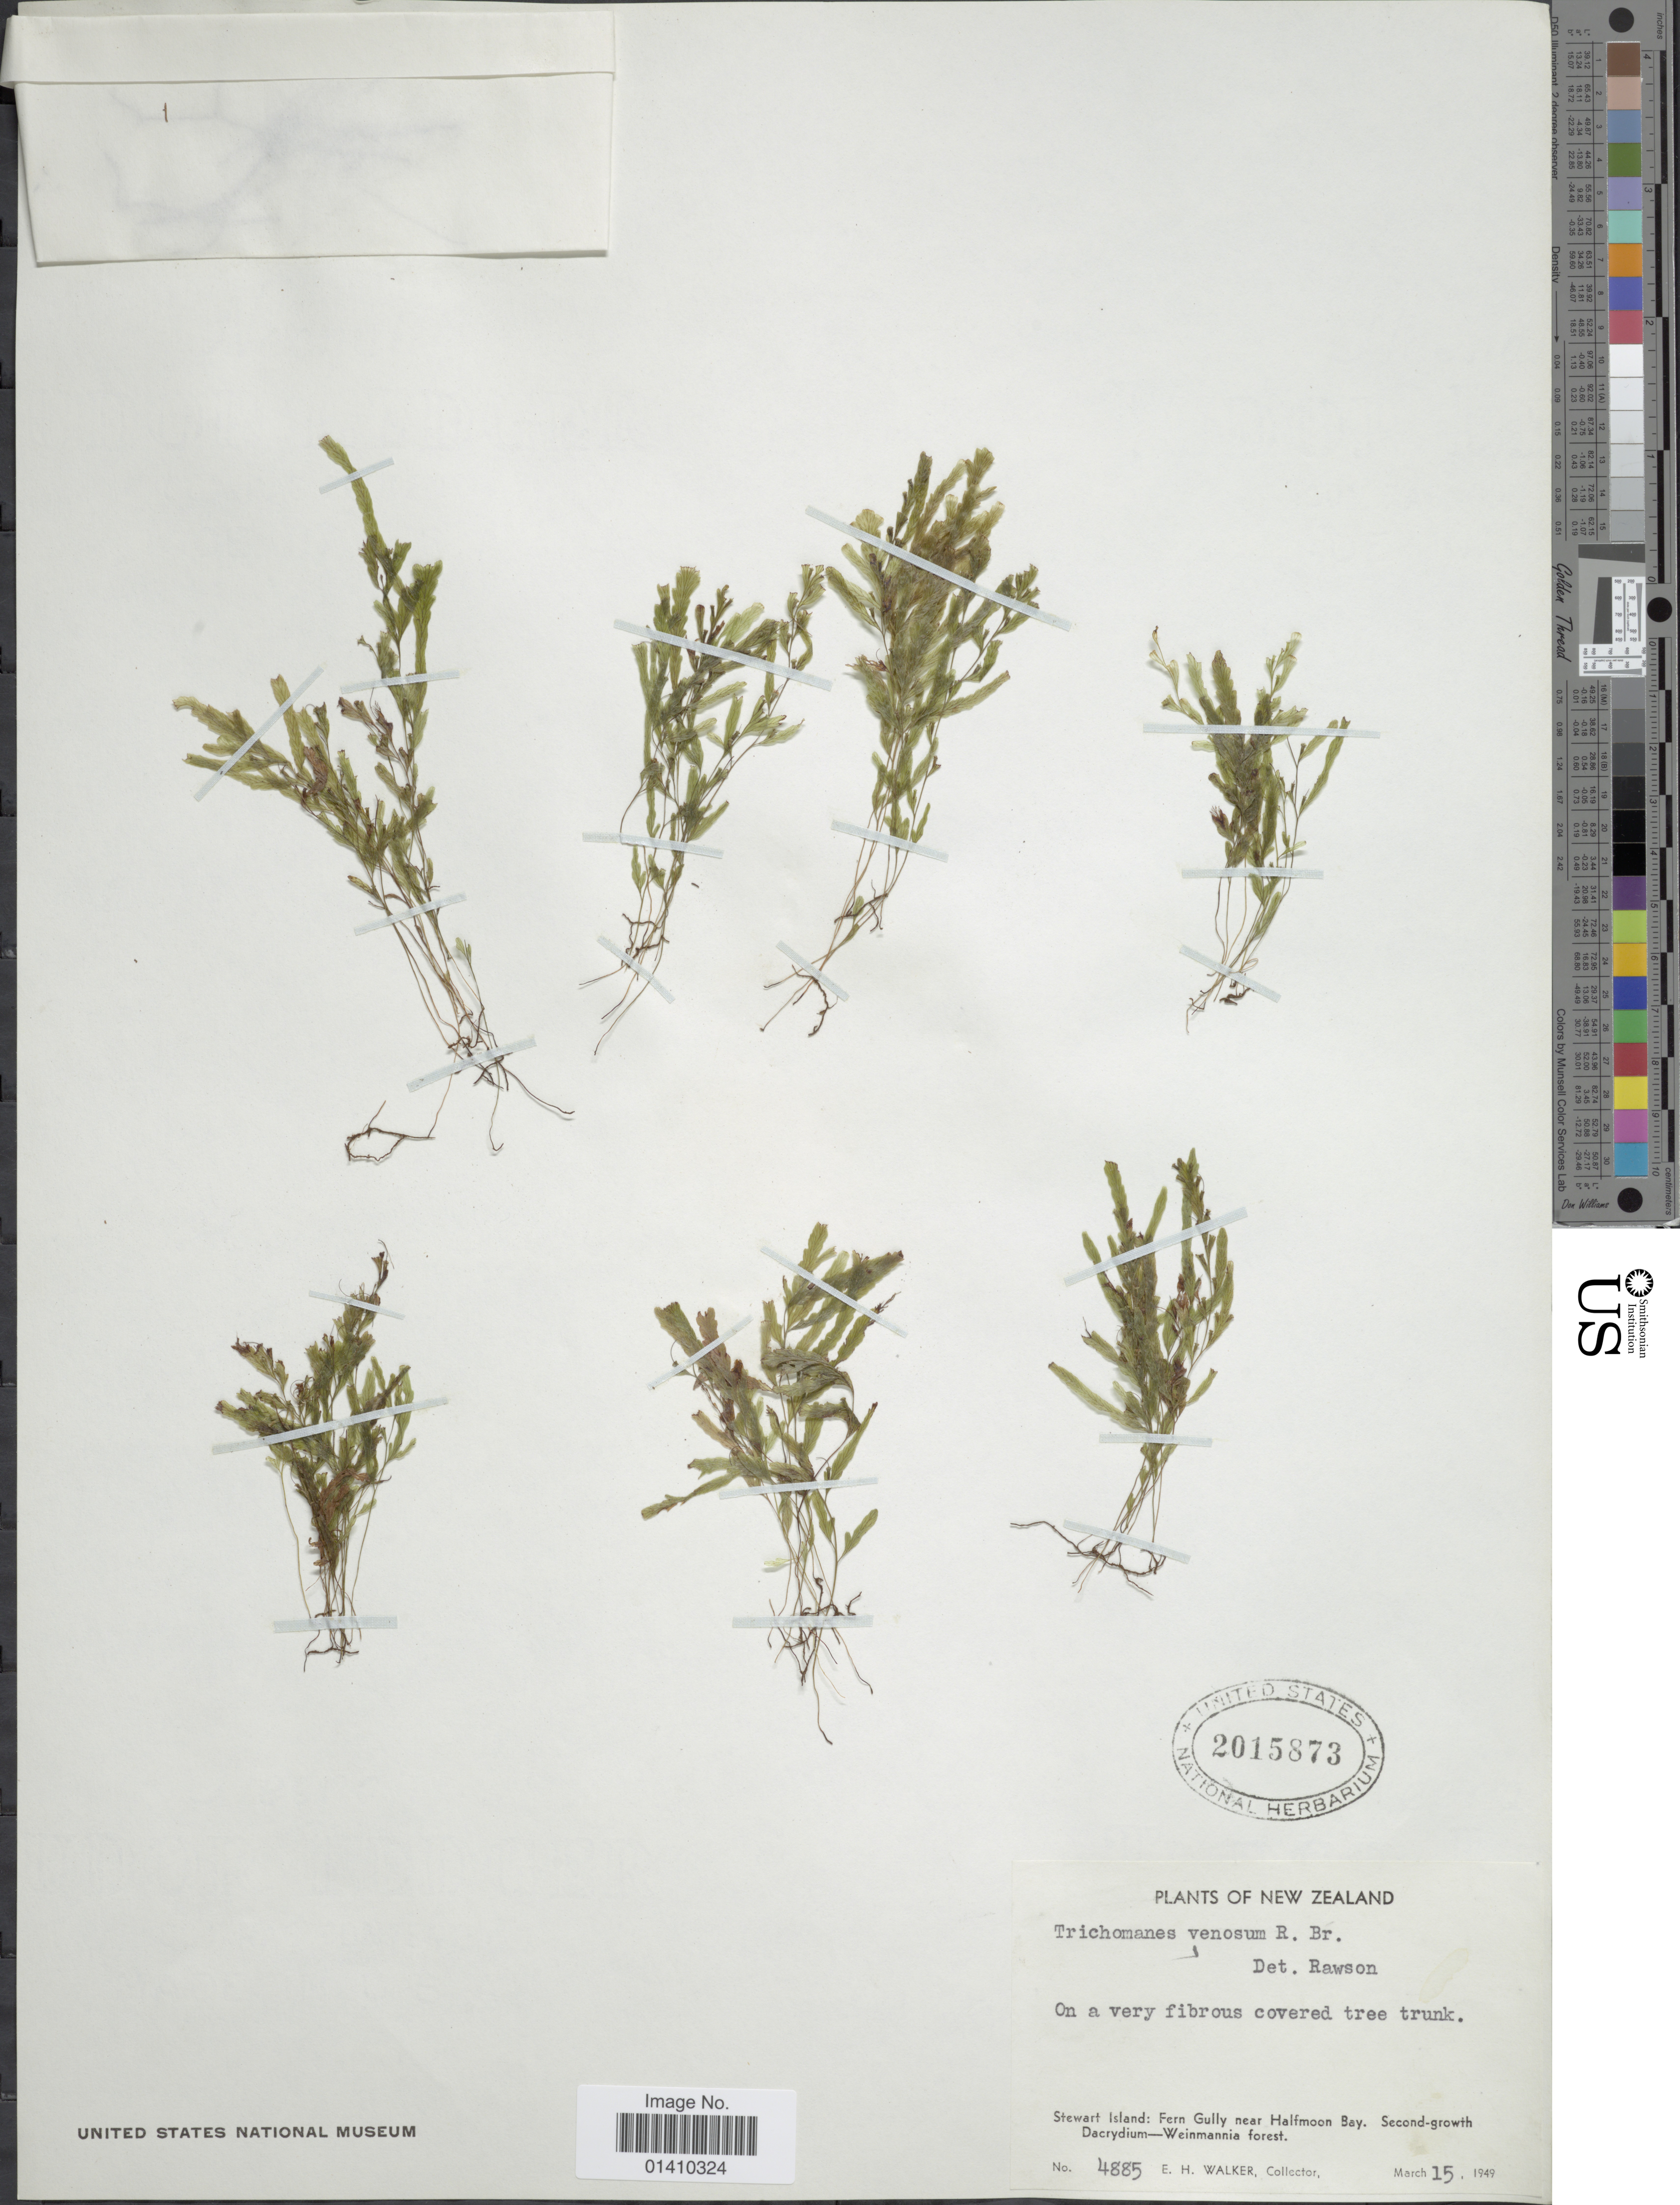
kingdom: Plantae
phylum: Tracheophyta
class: Polypodiopsida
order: Hymenophyllales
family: Hymenophyllaceae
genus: Polyphlebium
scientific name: Polyphlebium venosum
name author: (R. Br.) Copel.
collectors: E. H. Walker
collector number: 4885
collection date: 1949-03-15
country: New Zealand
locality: Stewart Island: Fern Gully near Halfmoon Bay. Second-growth Dacrydium-Weinmannia forest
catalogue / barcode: US 2015873